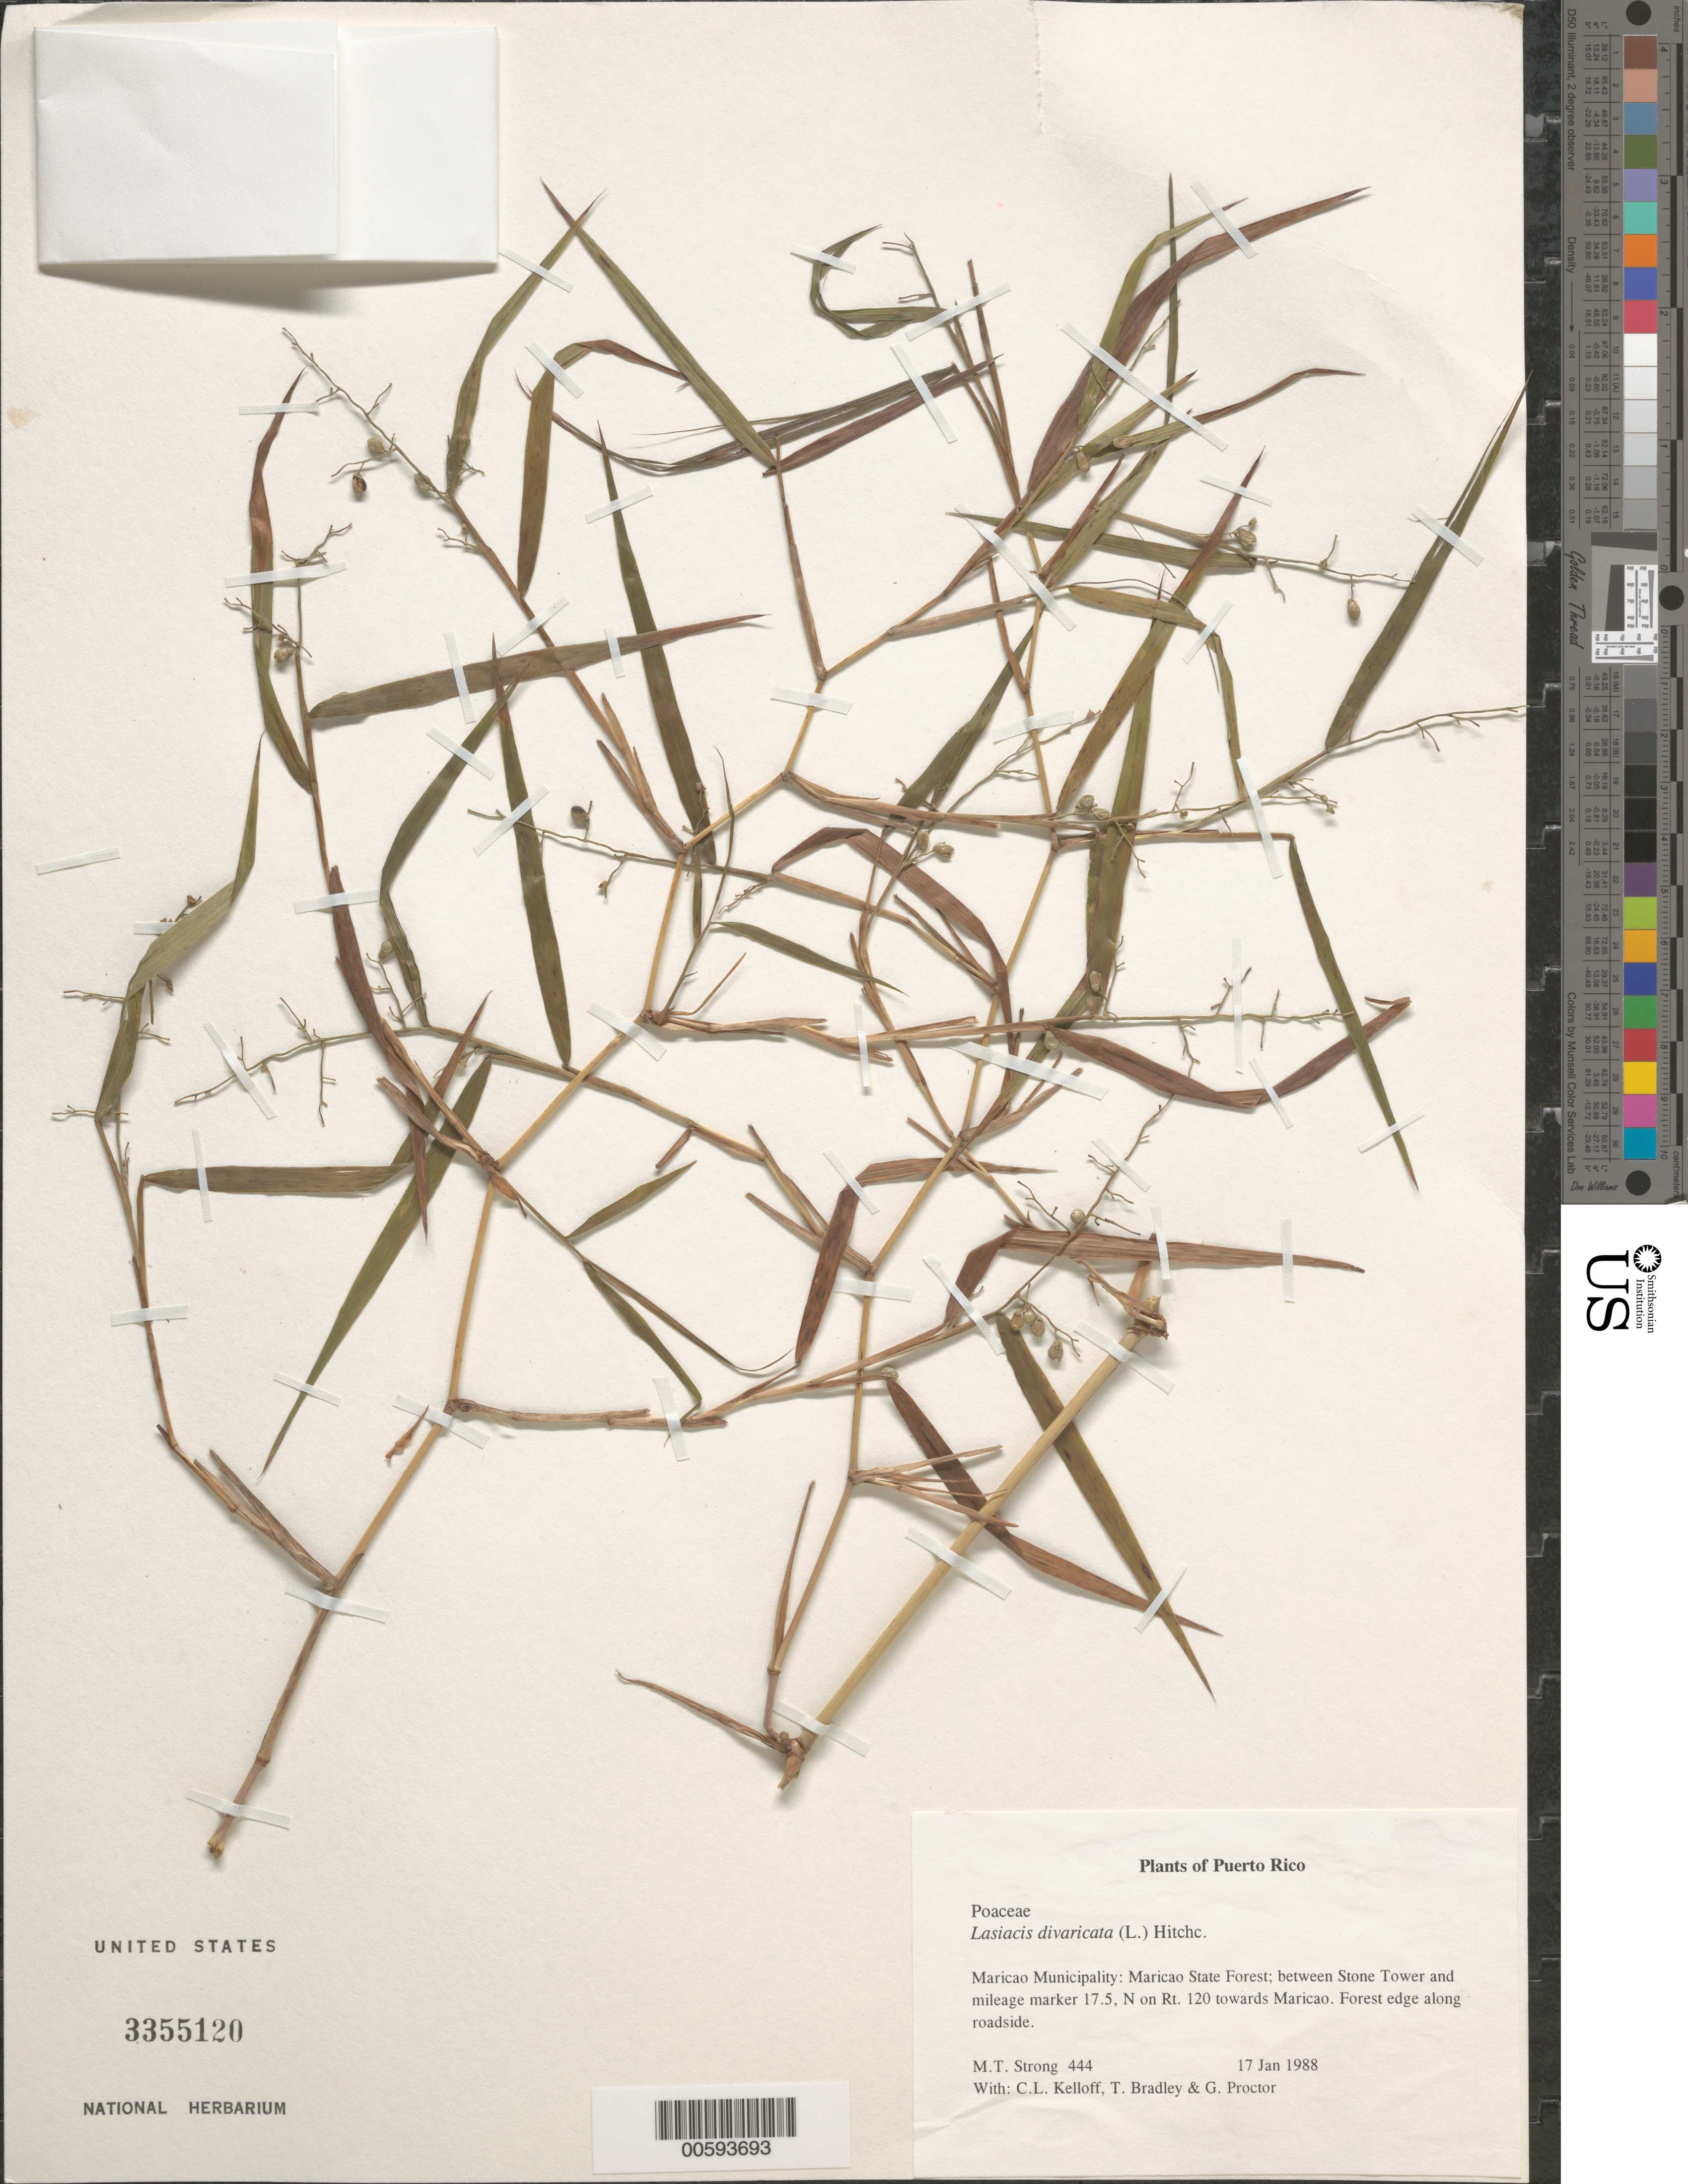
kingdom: Plantae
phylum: Tracheophyta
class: Liliopsida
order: Poales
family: Poaceae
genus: Lasiacis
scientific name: Lasiacis divaricata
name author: (L.) Hitchc.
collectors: M. T. Strong, C. L. Kelloff, T. Bradley & G. Proctor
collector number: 444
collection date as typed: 17 Jan 1988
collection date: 1988-01-17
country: Puerto Rico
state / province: Maricao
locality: Maricao Municipality: Maricao State Forest; between Stone Tower and mileage marker 17.5, N on Rt. 120 towards Maricao.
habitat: Forest edge along roadside.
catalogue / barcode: US 3355120